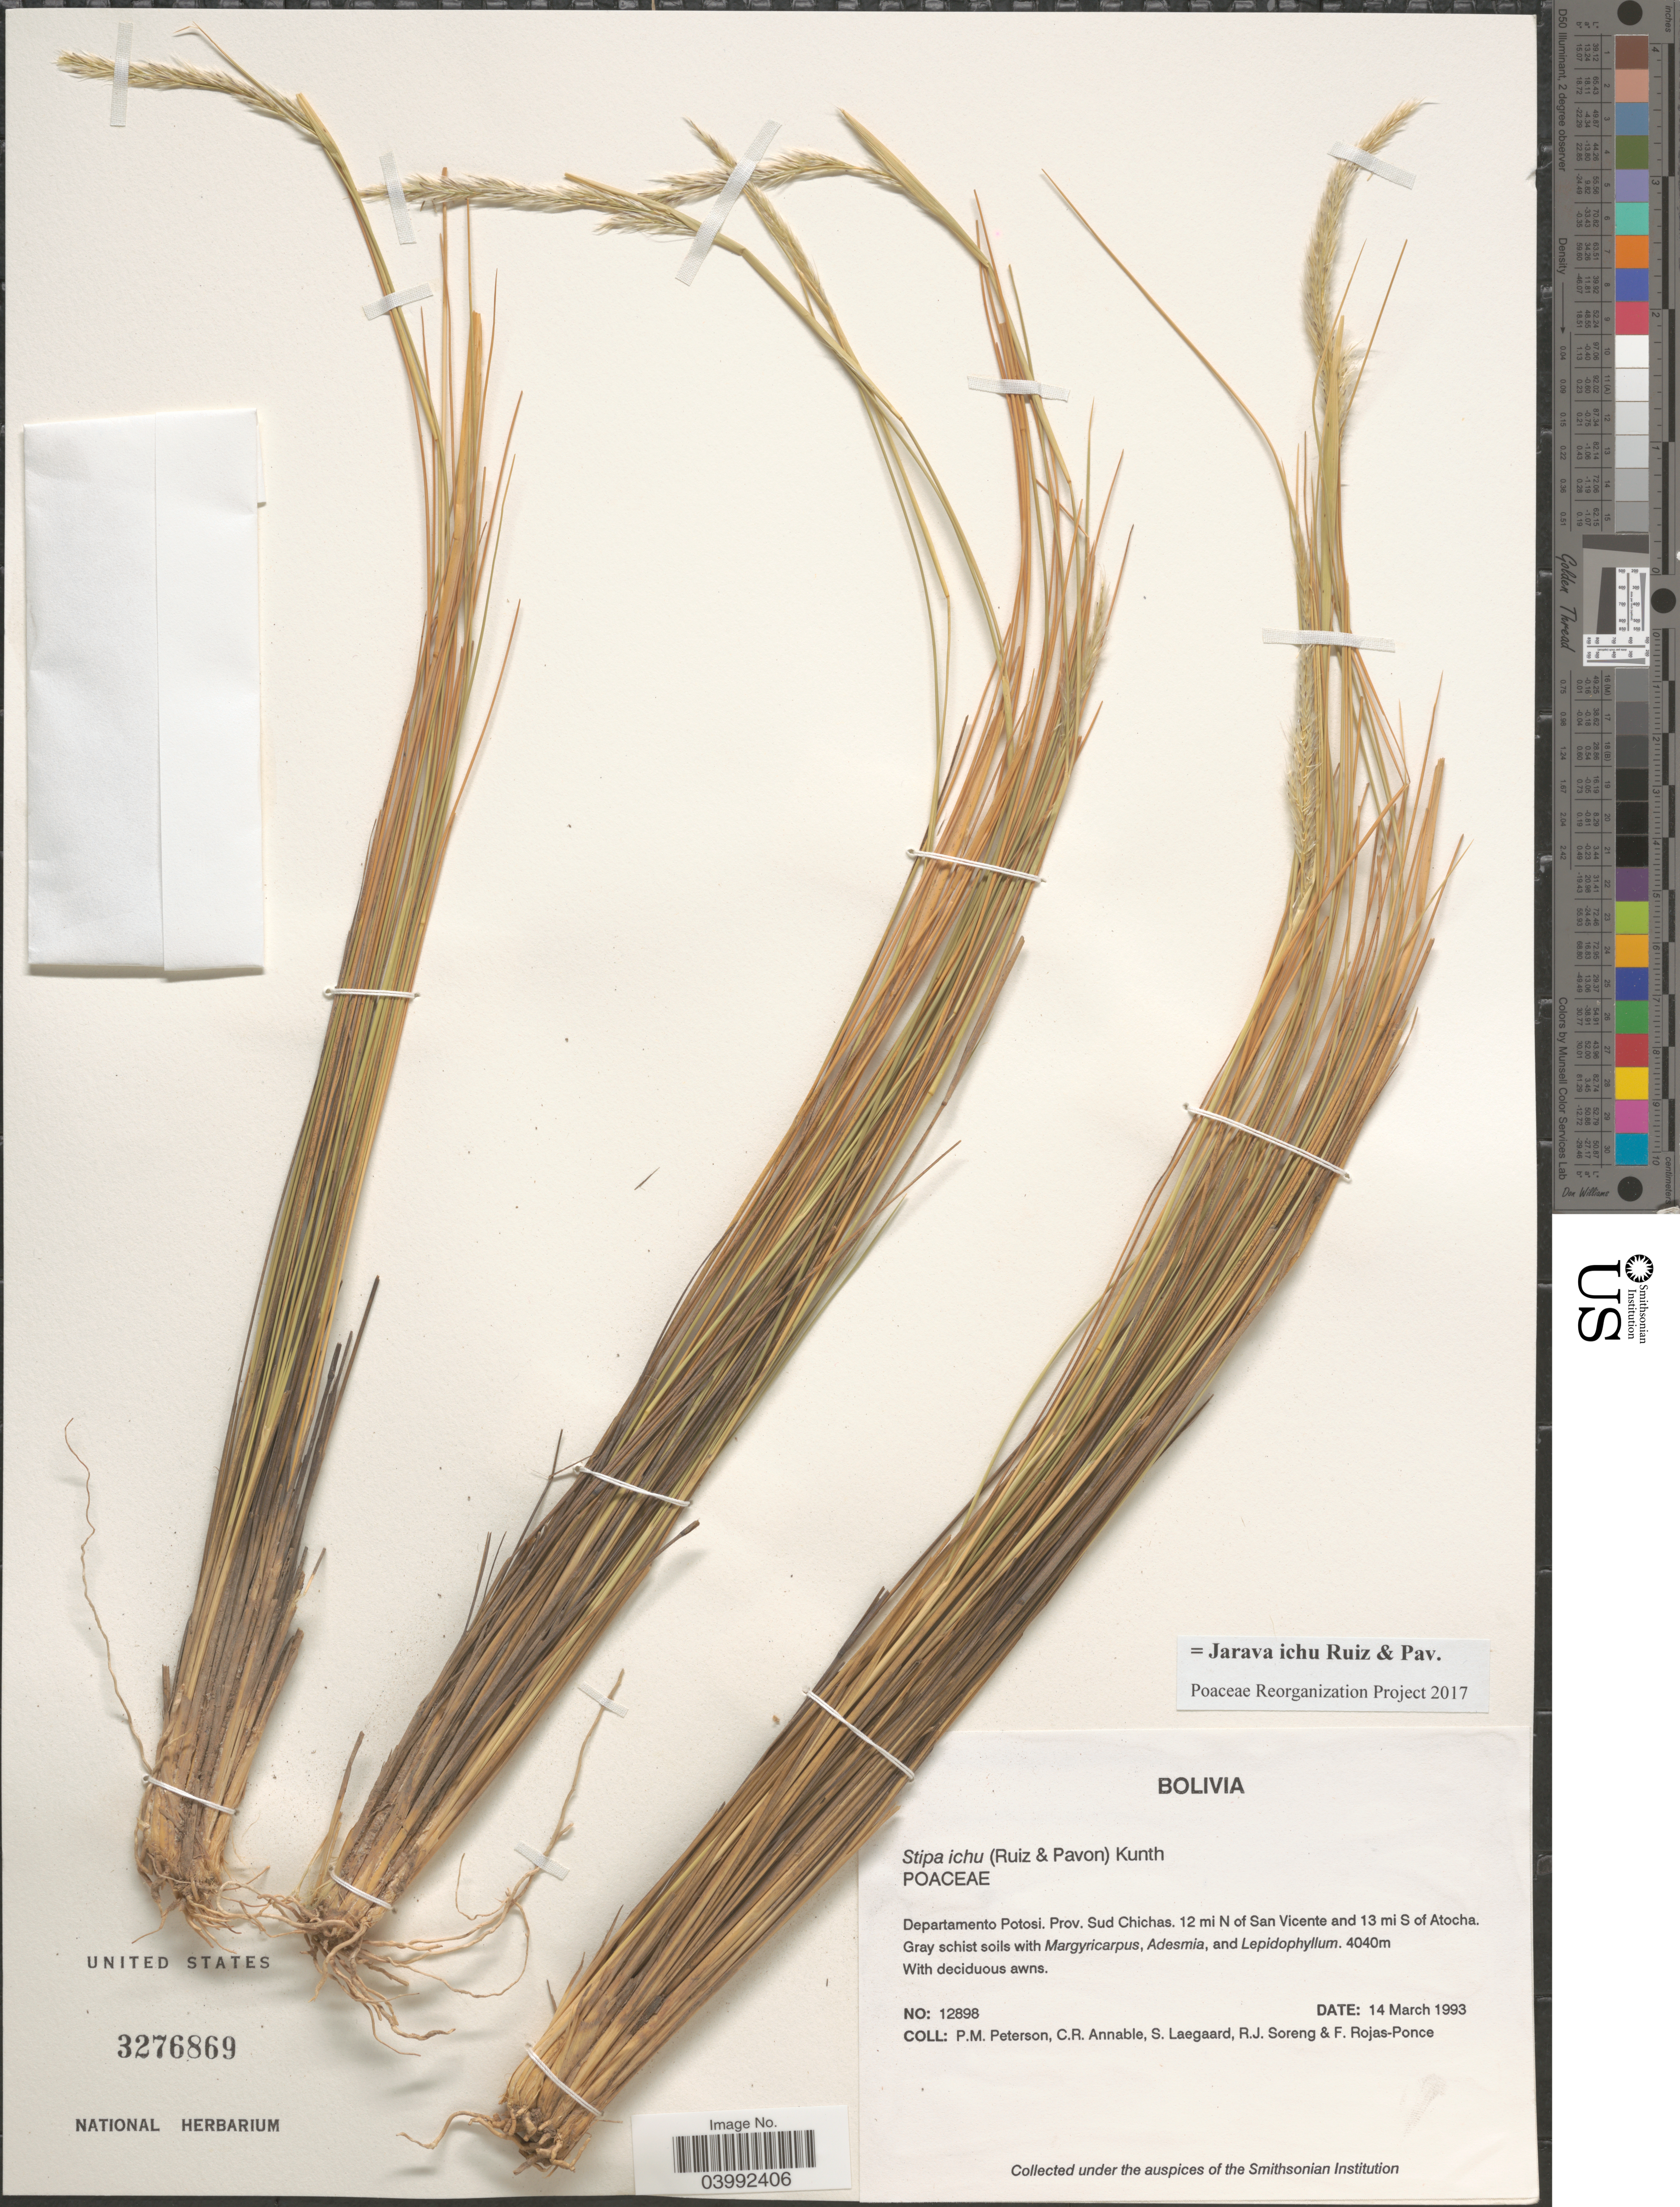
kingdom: Plantae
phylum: Tracheophyta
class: Liliopsida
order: Poales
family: Poaceae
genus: Jarava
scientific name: Jarava ichu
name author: Ruiz & Pav.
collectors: P. M. Peterson, C. R. Annable, S. Lægaard, R. J. Soreng & F. Rojas-Ponce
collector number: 12898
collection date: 1993-03-14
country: Bolivia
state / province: Potosi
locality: Departamento Potosi. Prov. Sud Chichas. 12 mi N of San Vicente and 13 mi S of Atocha.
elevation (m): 4040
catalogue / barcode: US 3276869